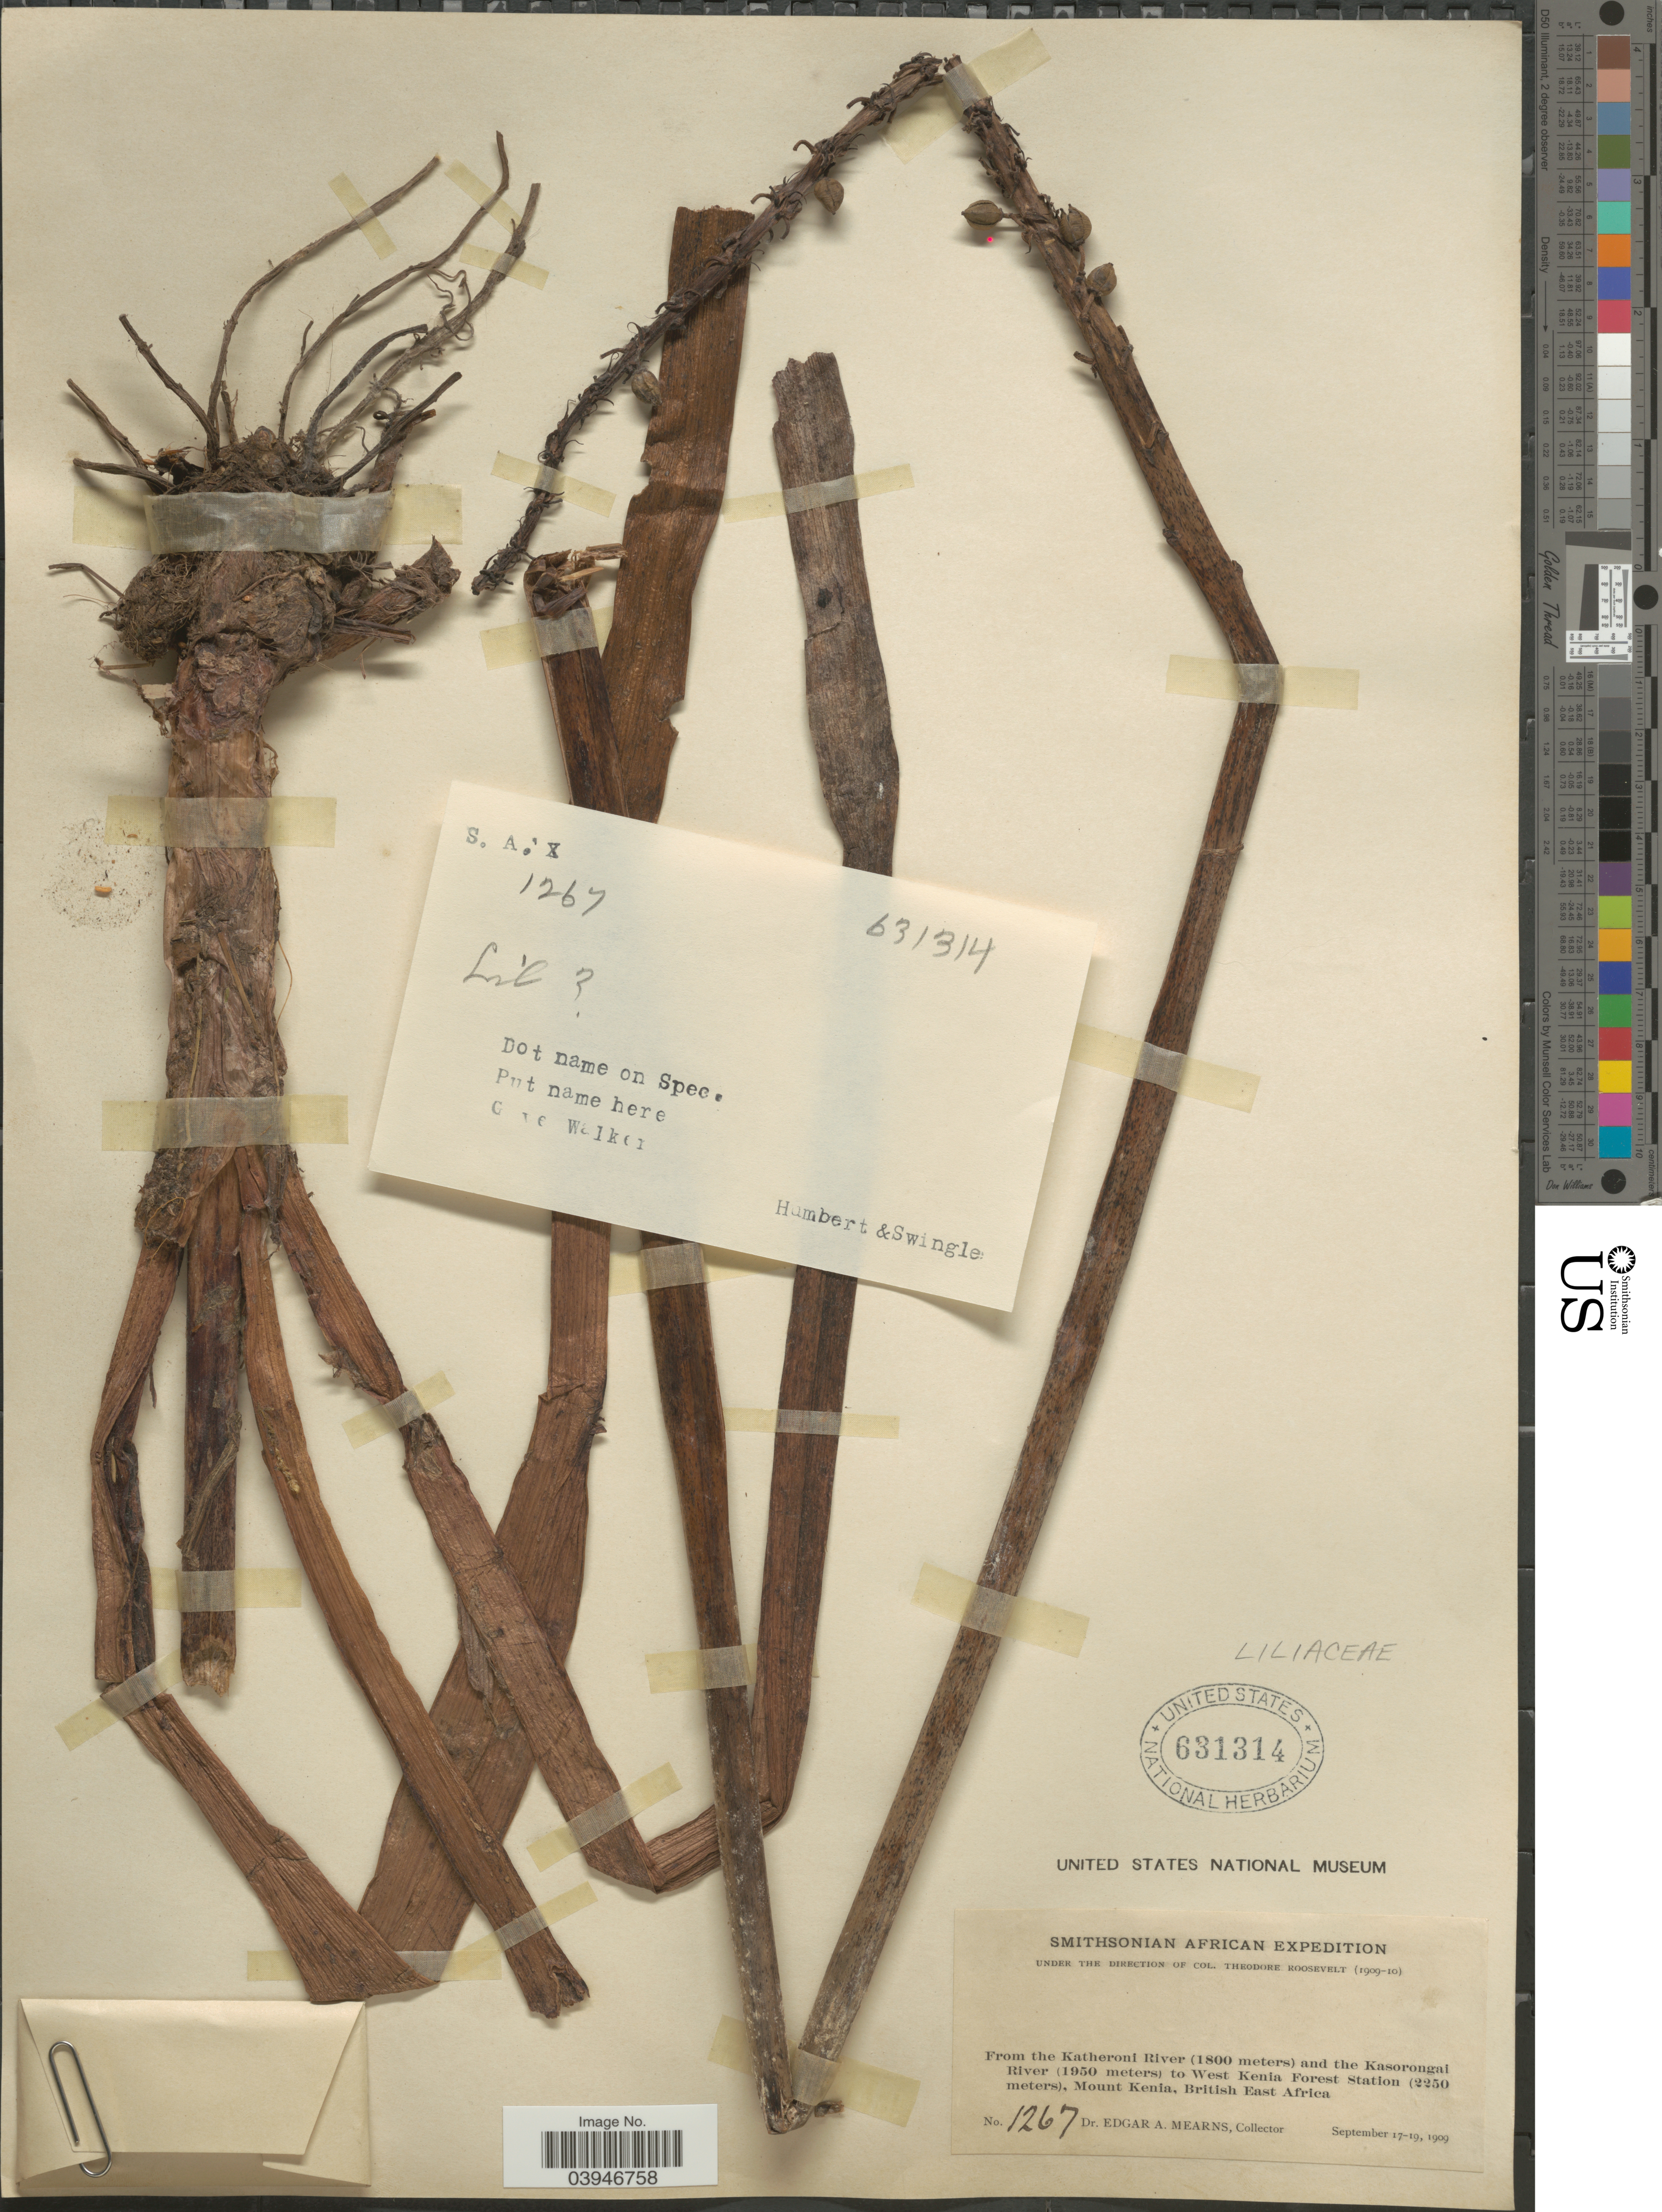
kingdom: Plantae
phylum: Tracheophyta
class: Liliopsida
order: Liliales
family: Liliaceae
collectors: E. A. Mearns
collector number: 1267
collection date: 1909-09-17/1909-09-19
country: Kenya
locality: From the Katheroni River and the Kasorongai River to West Kenia Forest Station, Mount Kenia, British East Africa.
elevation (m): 1950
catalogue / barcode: US 631314